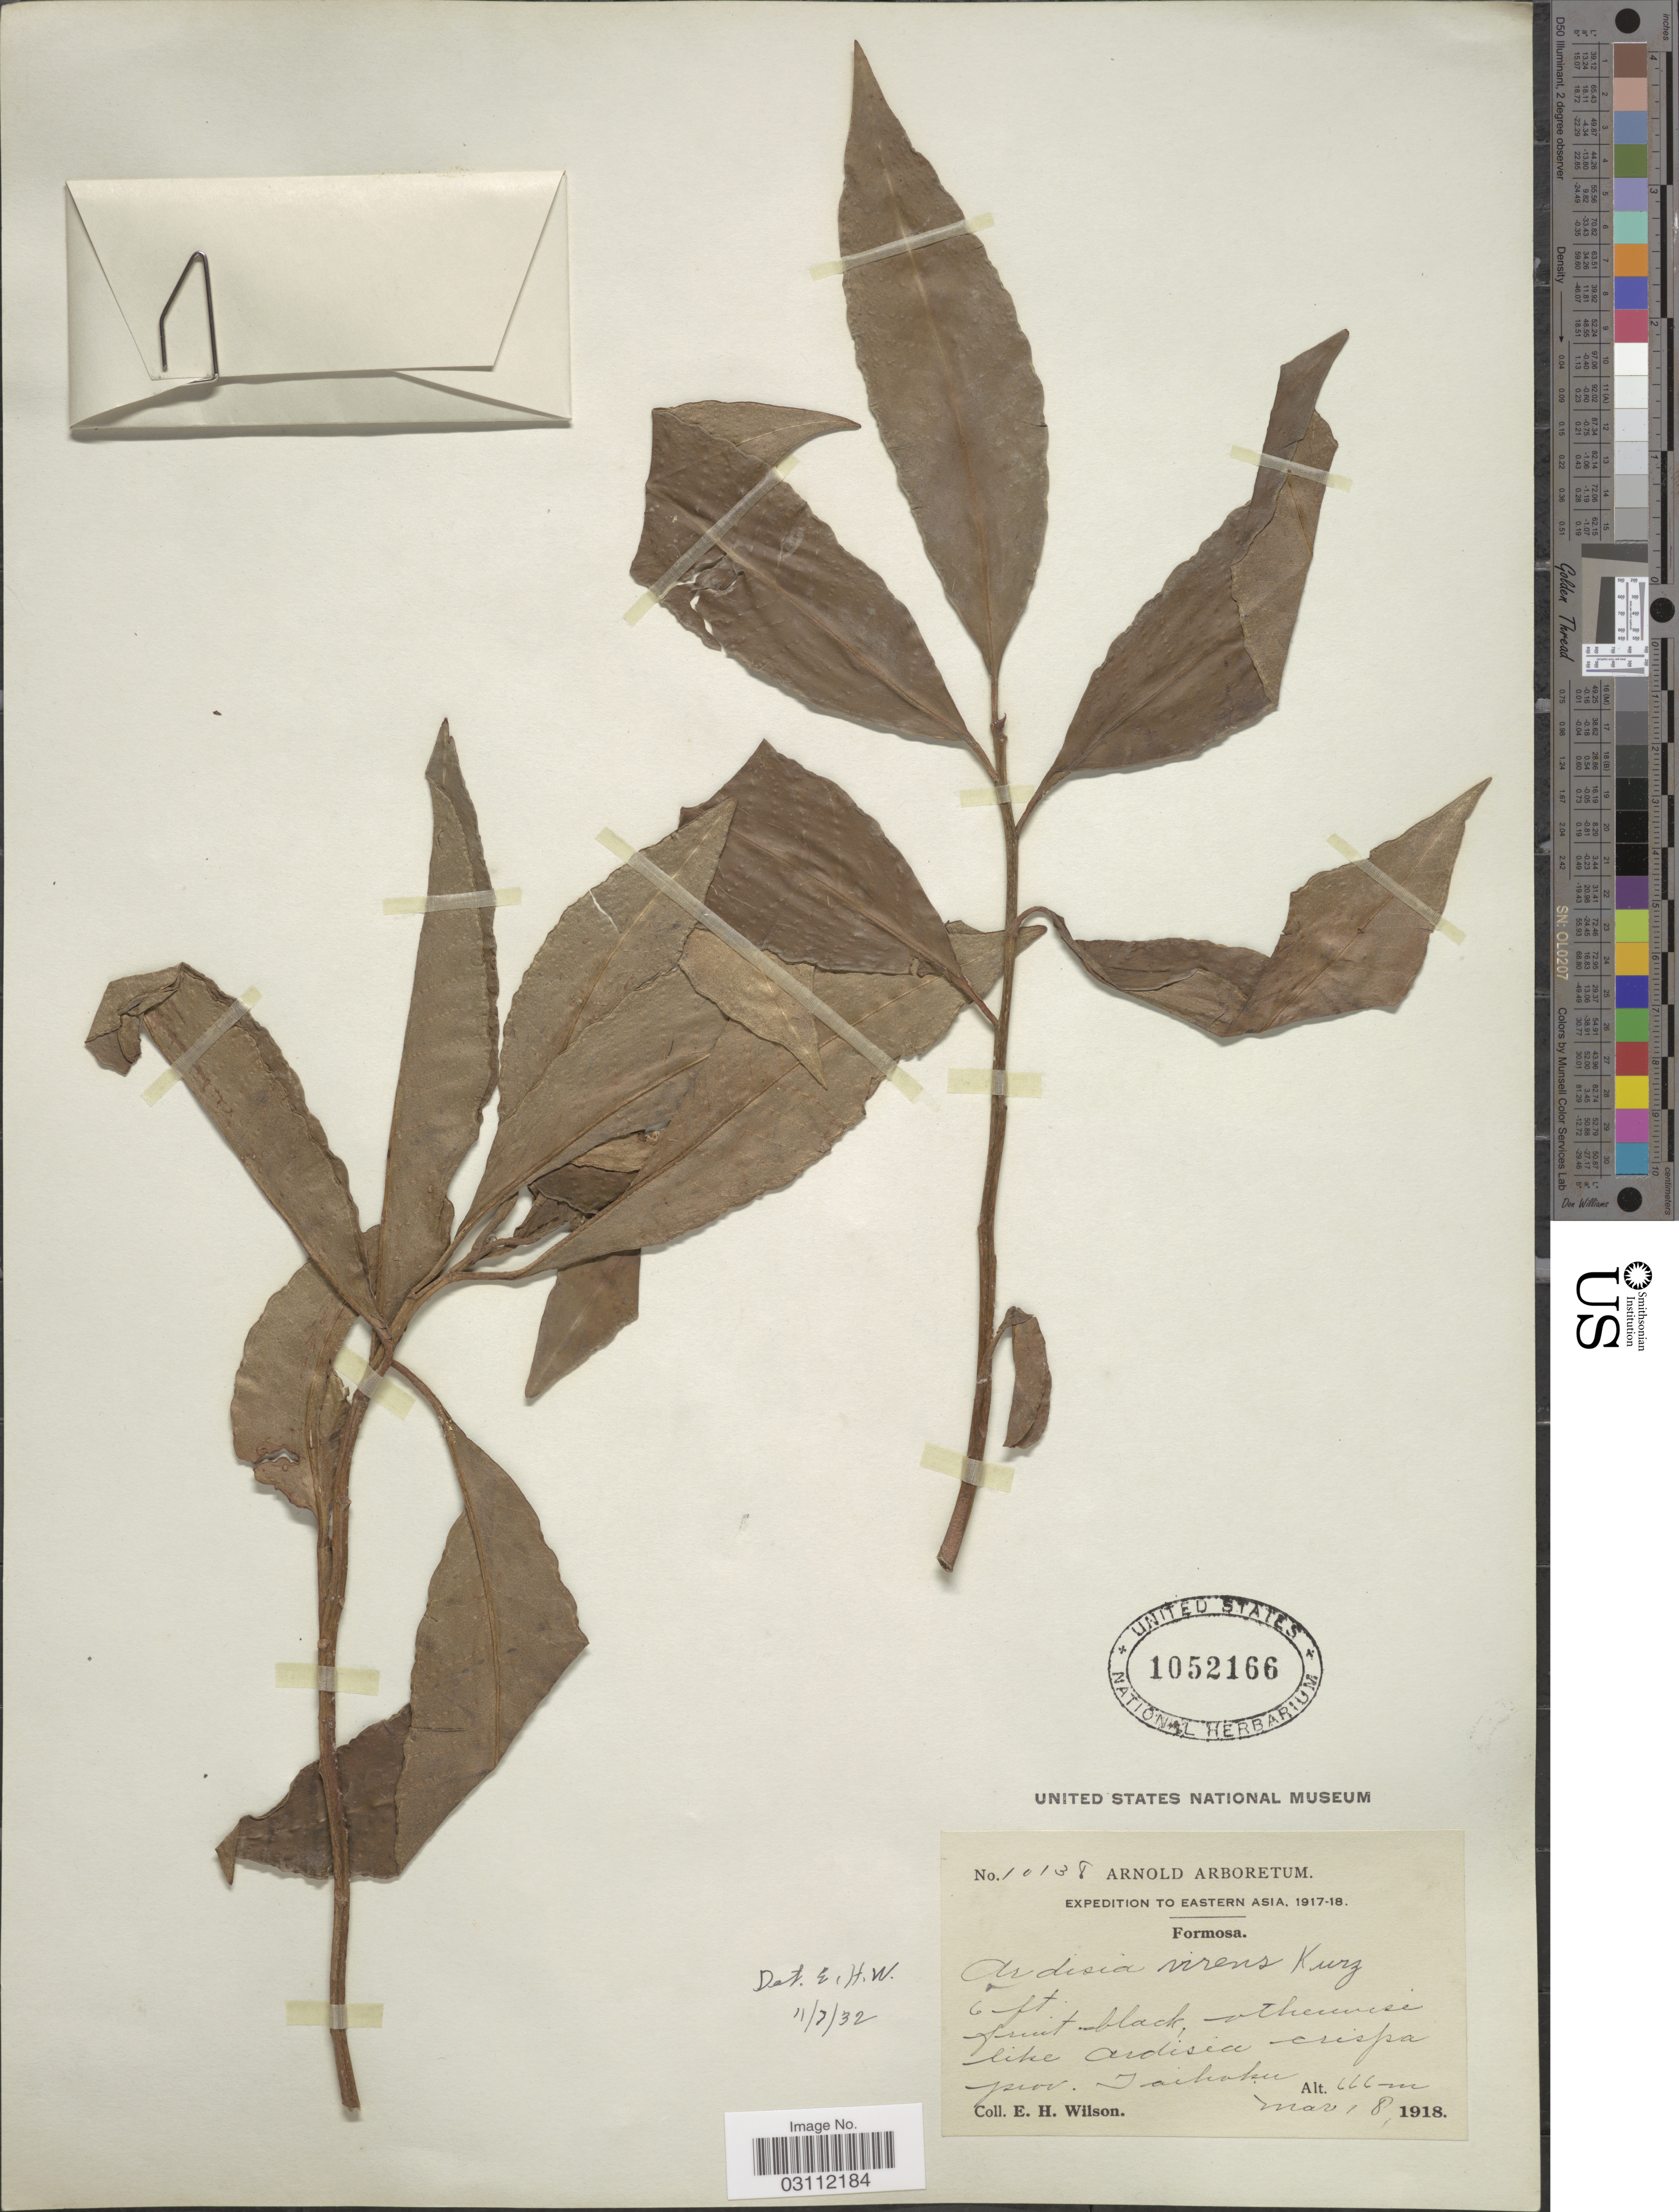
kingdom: Plantae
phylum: Tracheophyta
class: Magnoliopsida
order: Ericales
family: Primulaceae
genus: Ardisia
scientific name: Ardisia virens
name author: Kurz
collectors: E. Wilson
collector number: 10138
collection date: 1918-03-18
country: Taiwan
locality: Formosa. Prov. Taihoku.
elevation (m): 666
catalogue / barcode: US 1052166